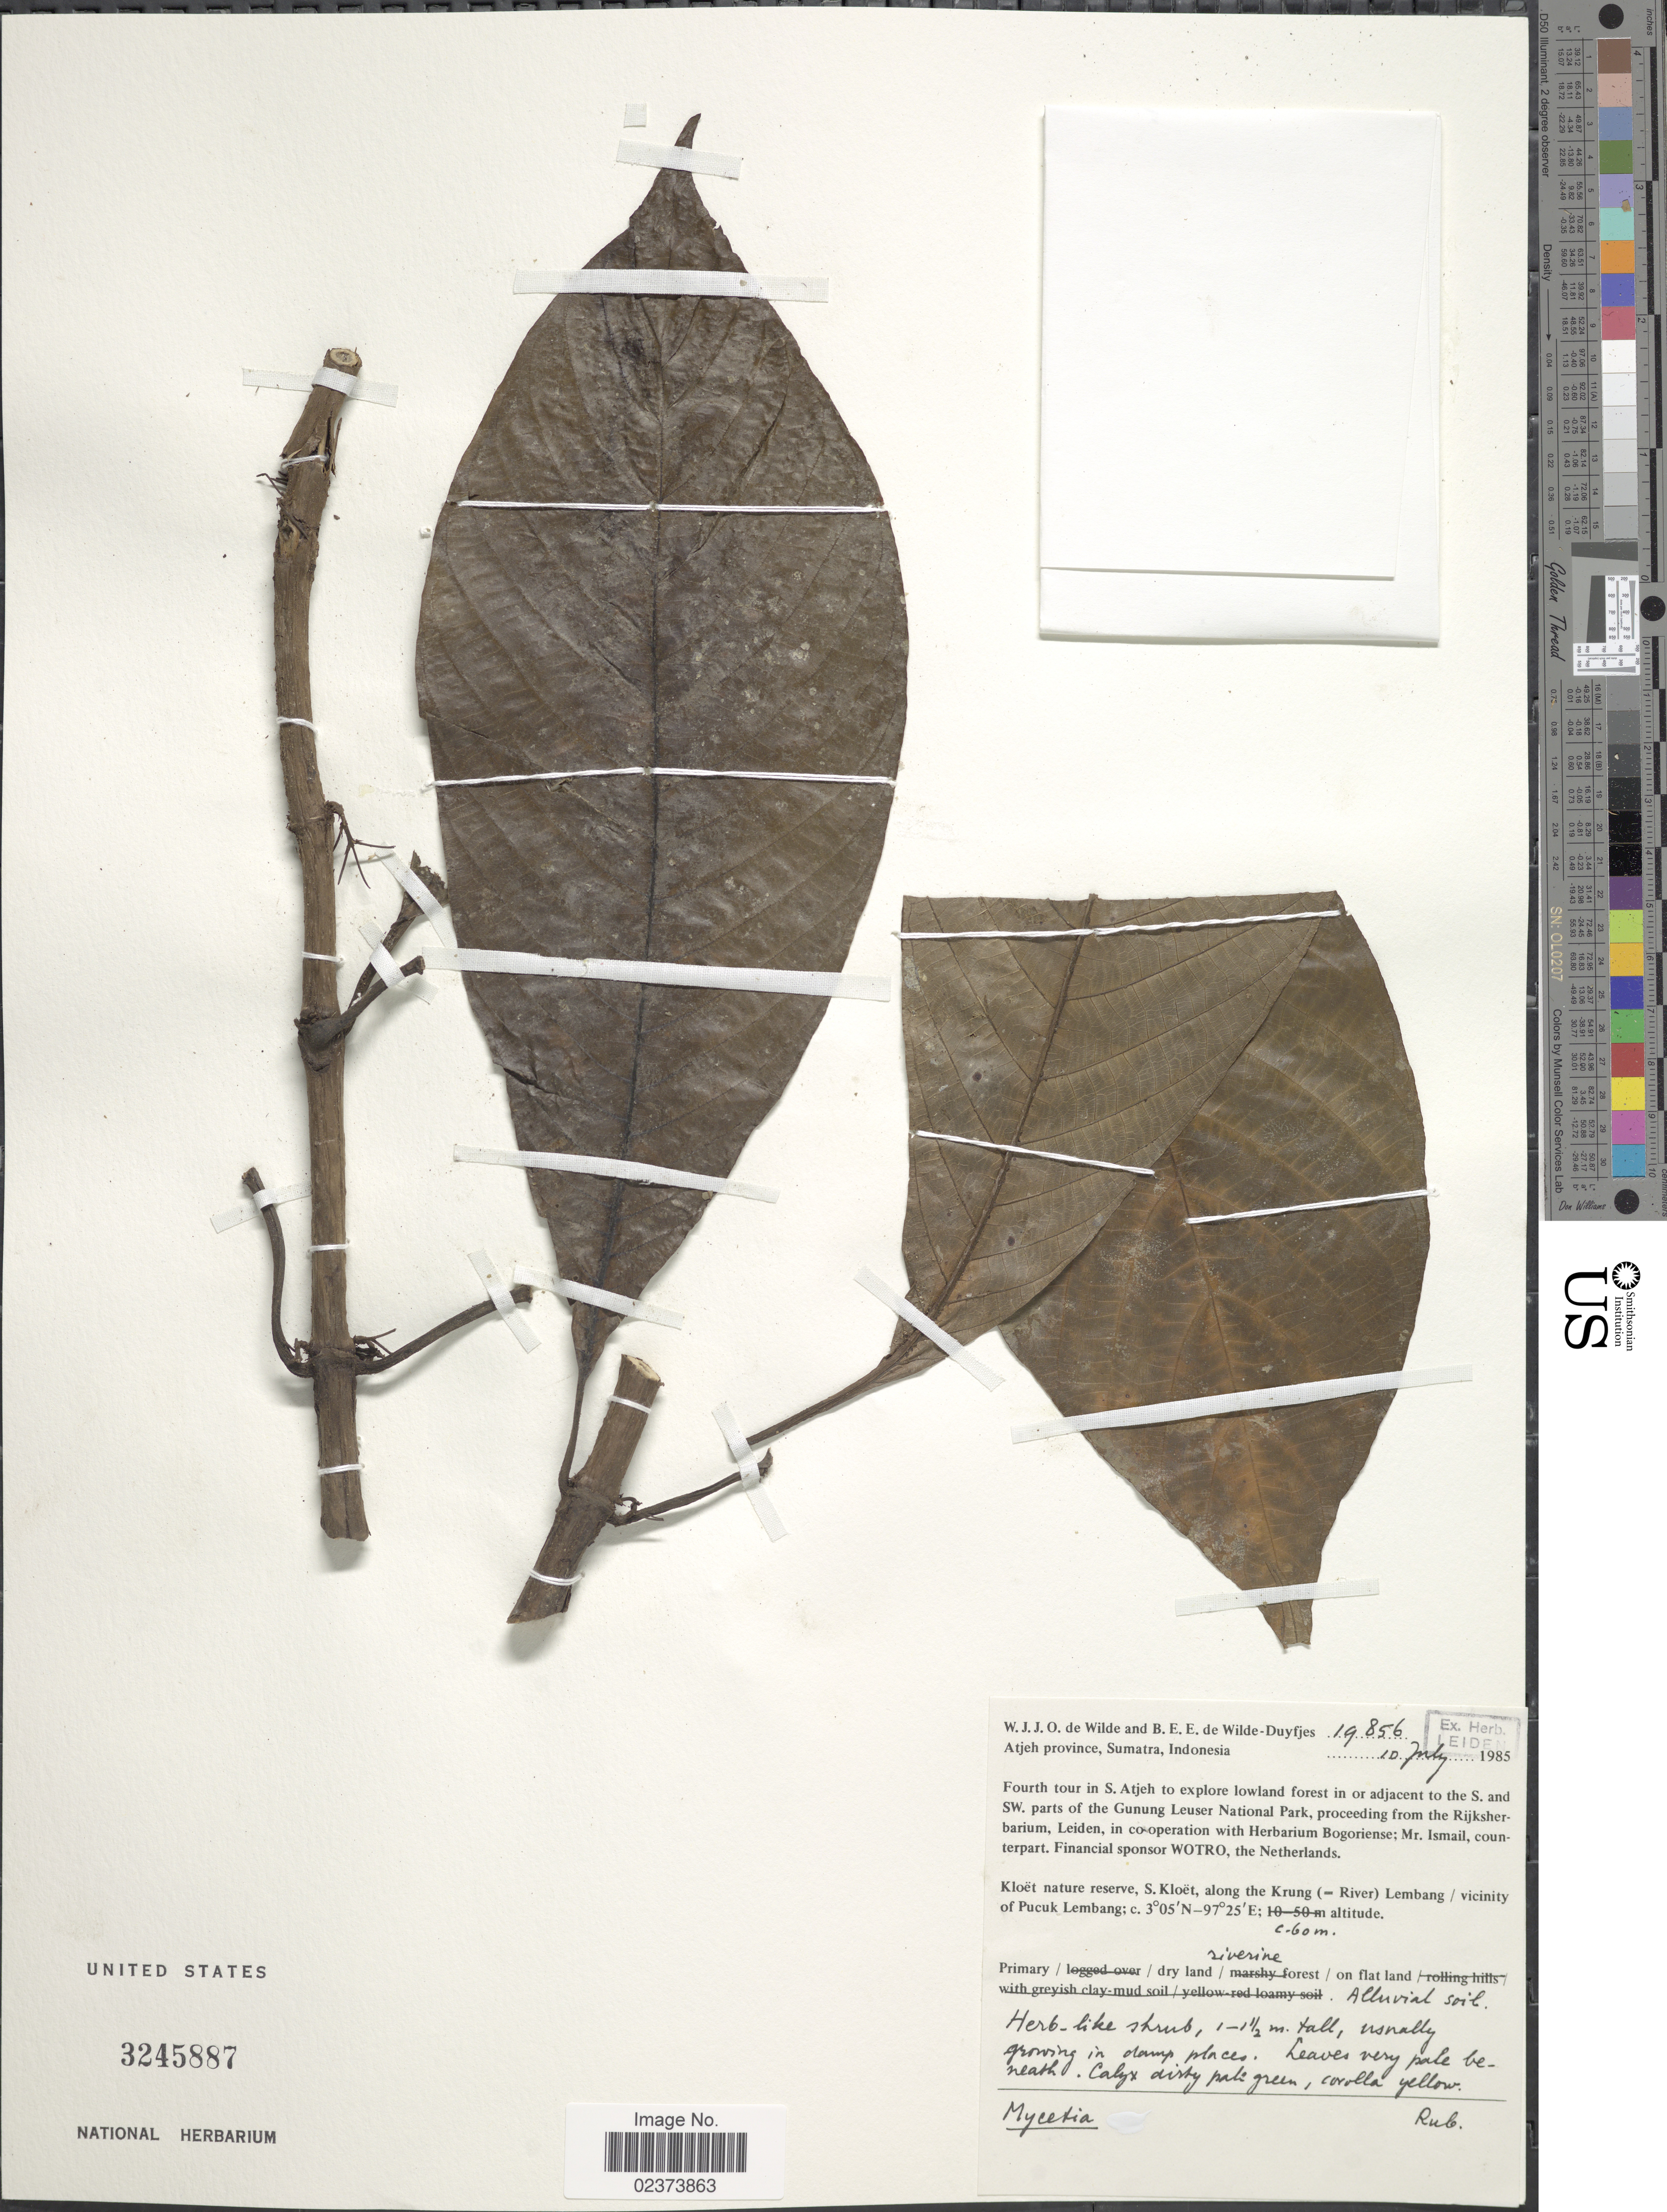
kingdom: Plantae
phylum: Tracheophyta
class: Magnoliopsida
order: Gentianales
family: Rubiaceae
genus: Mycetia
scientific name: Mycetia sp.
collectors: W. J. de Wilde & B. E. de Wilde-Duyfjes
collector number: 19856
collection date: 1985-07-10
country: Indonesia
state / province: Sumatra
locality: Atjeh province, Sumatra, Fourth tour in S. Atjeh to explore lowland forest in or adjacent to the S. and SW. parts of the Gunung Leuser National Park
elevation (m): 60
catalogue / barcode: US 3245887